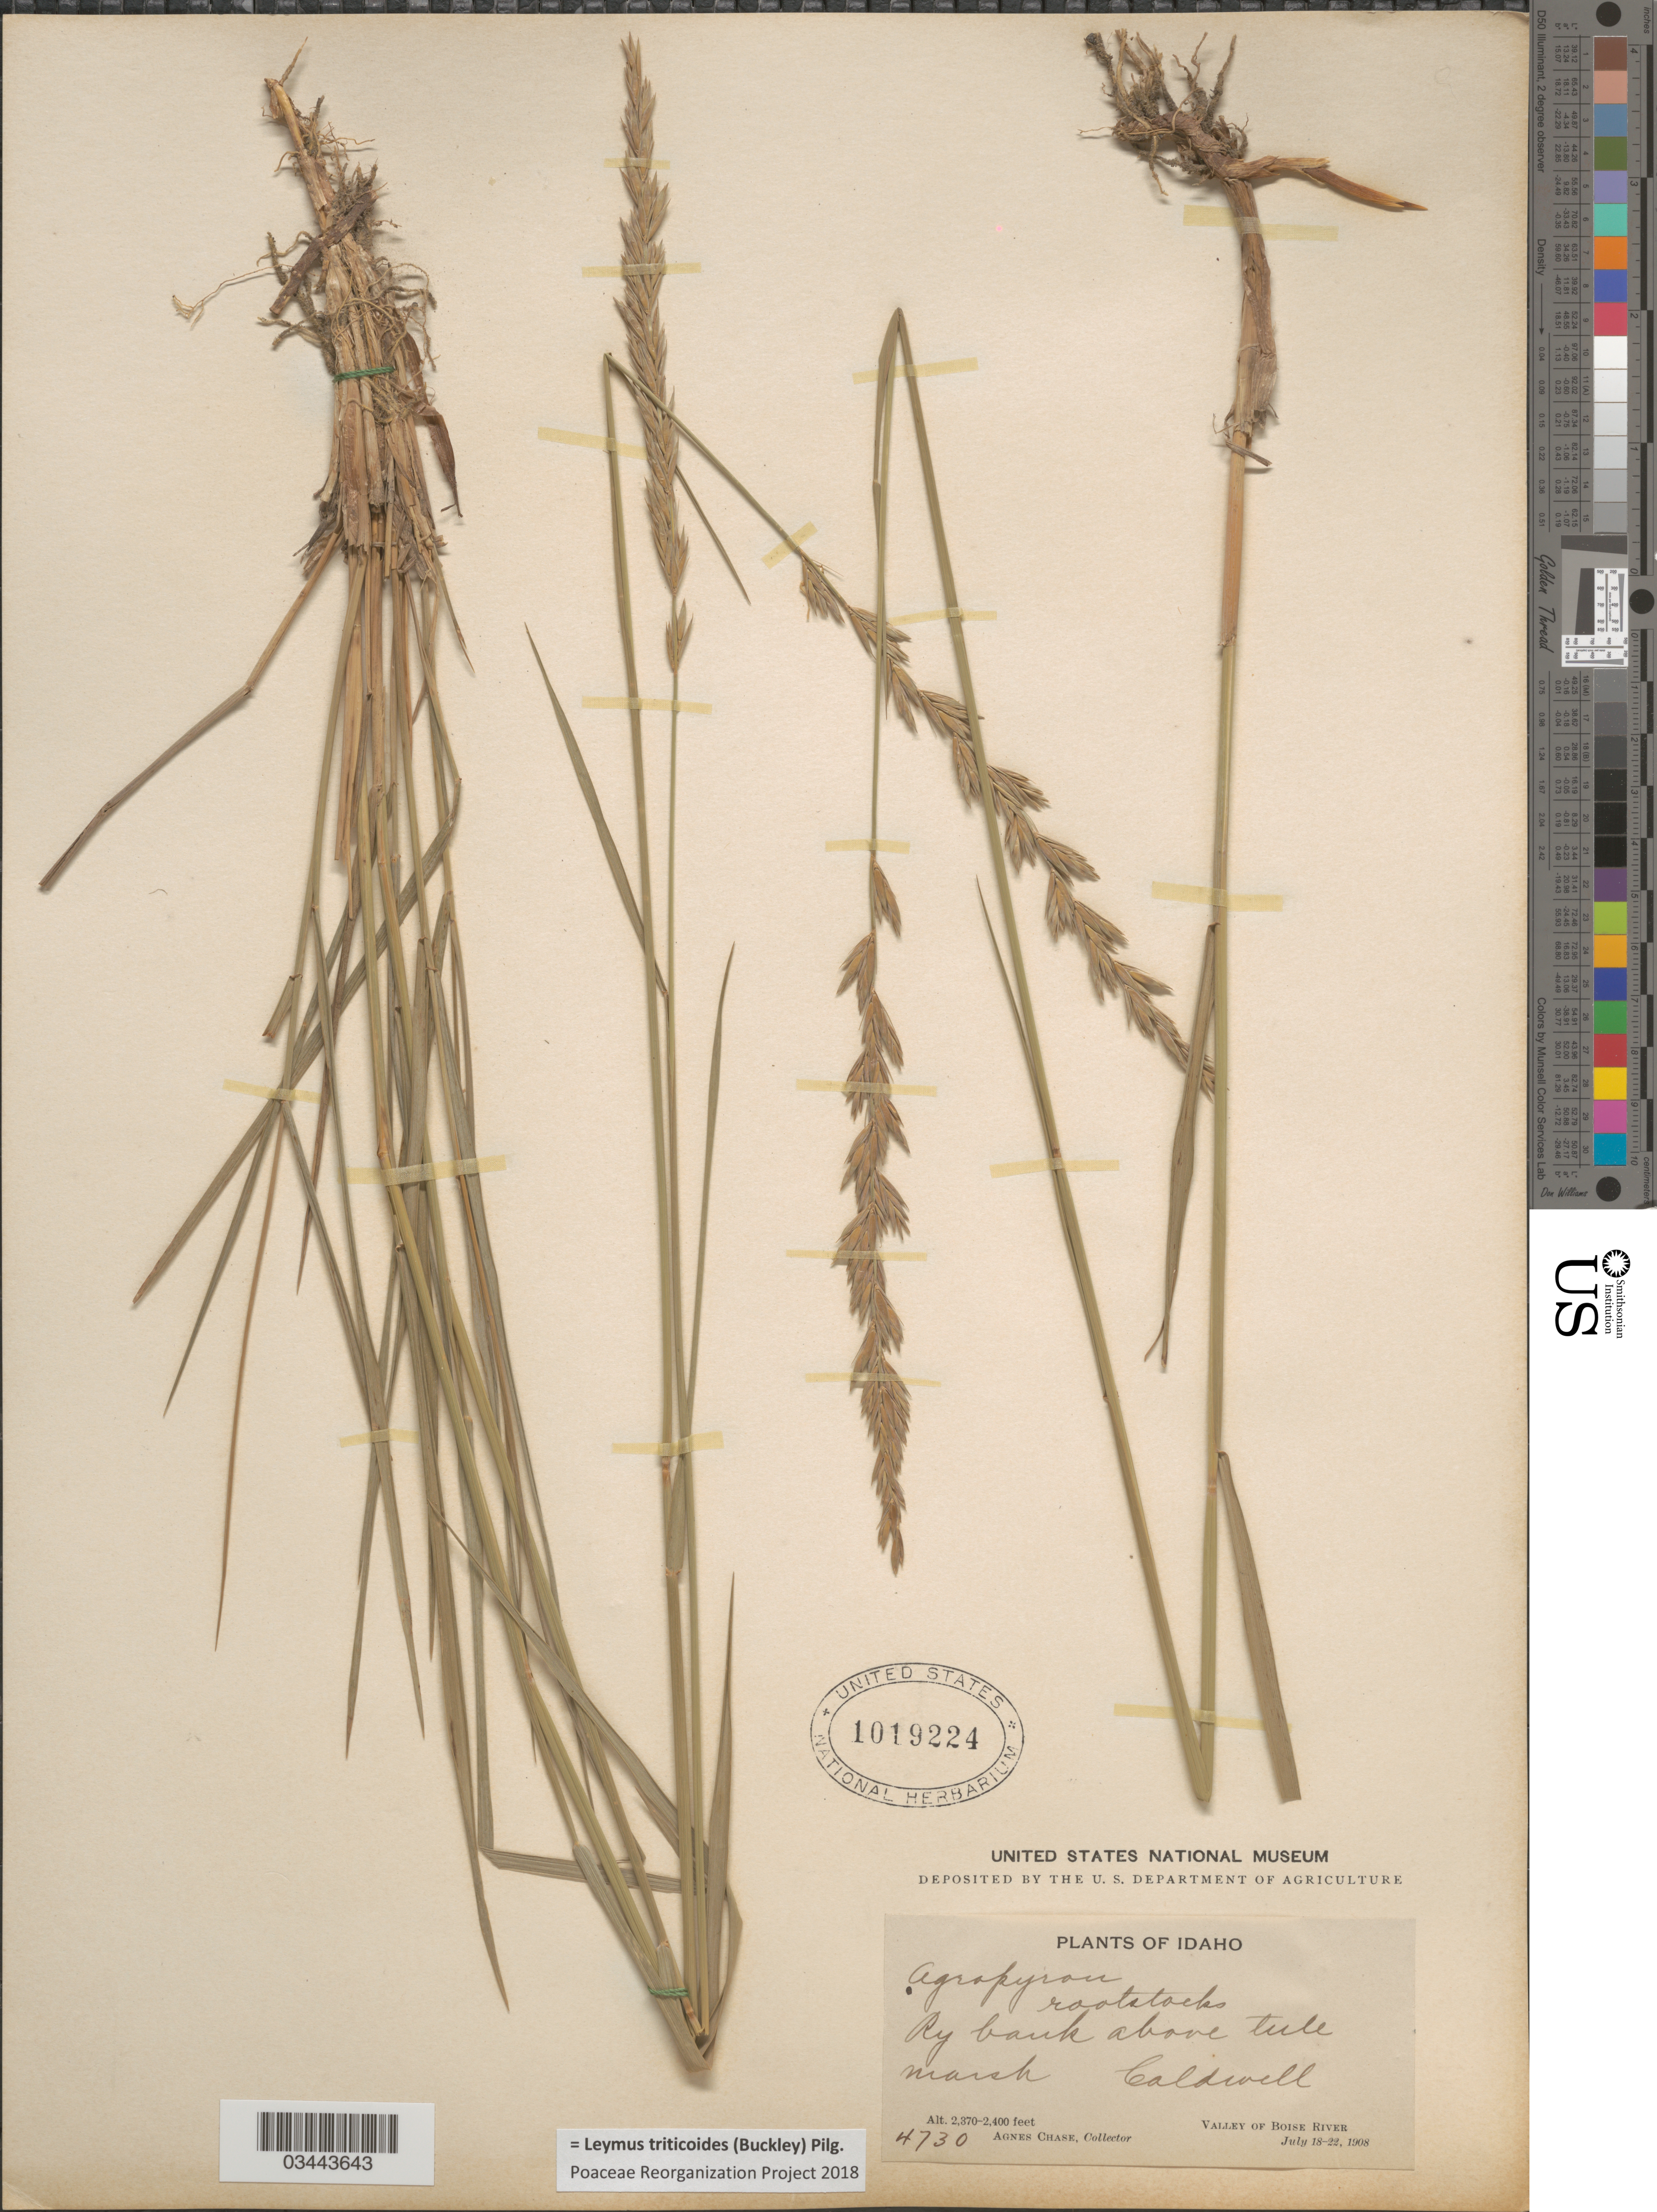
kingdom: Plantae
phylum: Tracheophyta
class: Liliopsida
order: Poales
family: Poaceae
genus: Leymus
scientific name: Leymus triticoides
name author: (Buckley) Pilg.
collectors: A. Chase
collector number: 4730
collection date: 1908-07-18/1908-07-22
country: United States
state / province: Idaho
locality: Roadstocks. Ry bank above tule marsh. Caldwell. Valley of Boise River.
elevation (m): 722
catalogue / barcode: US 1019224